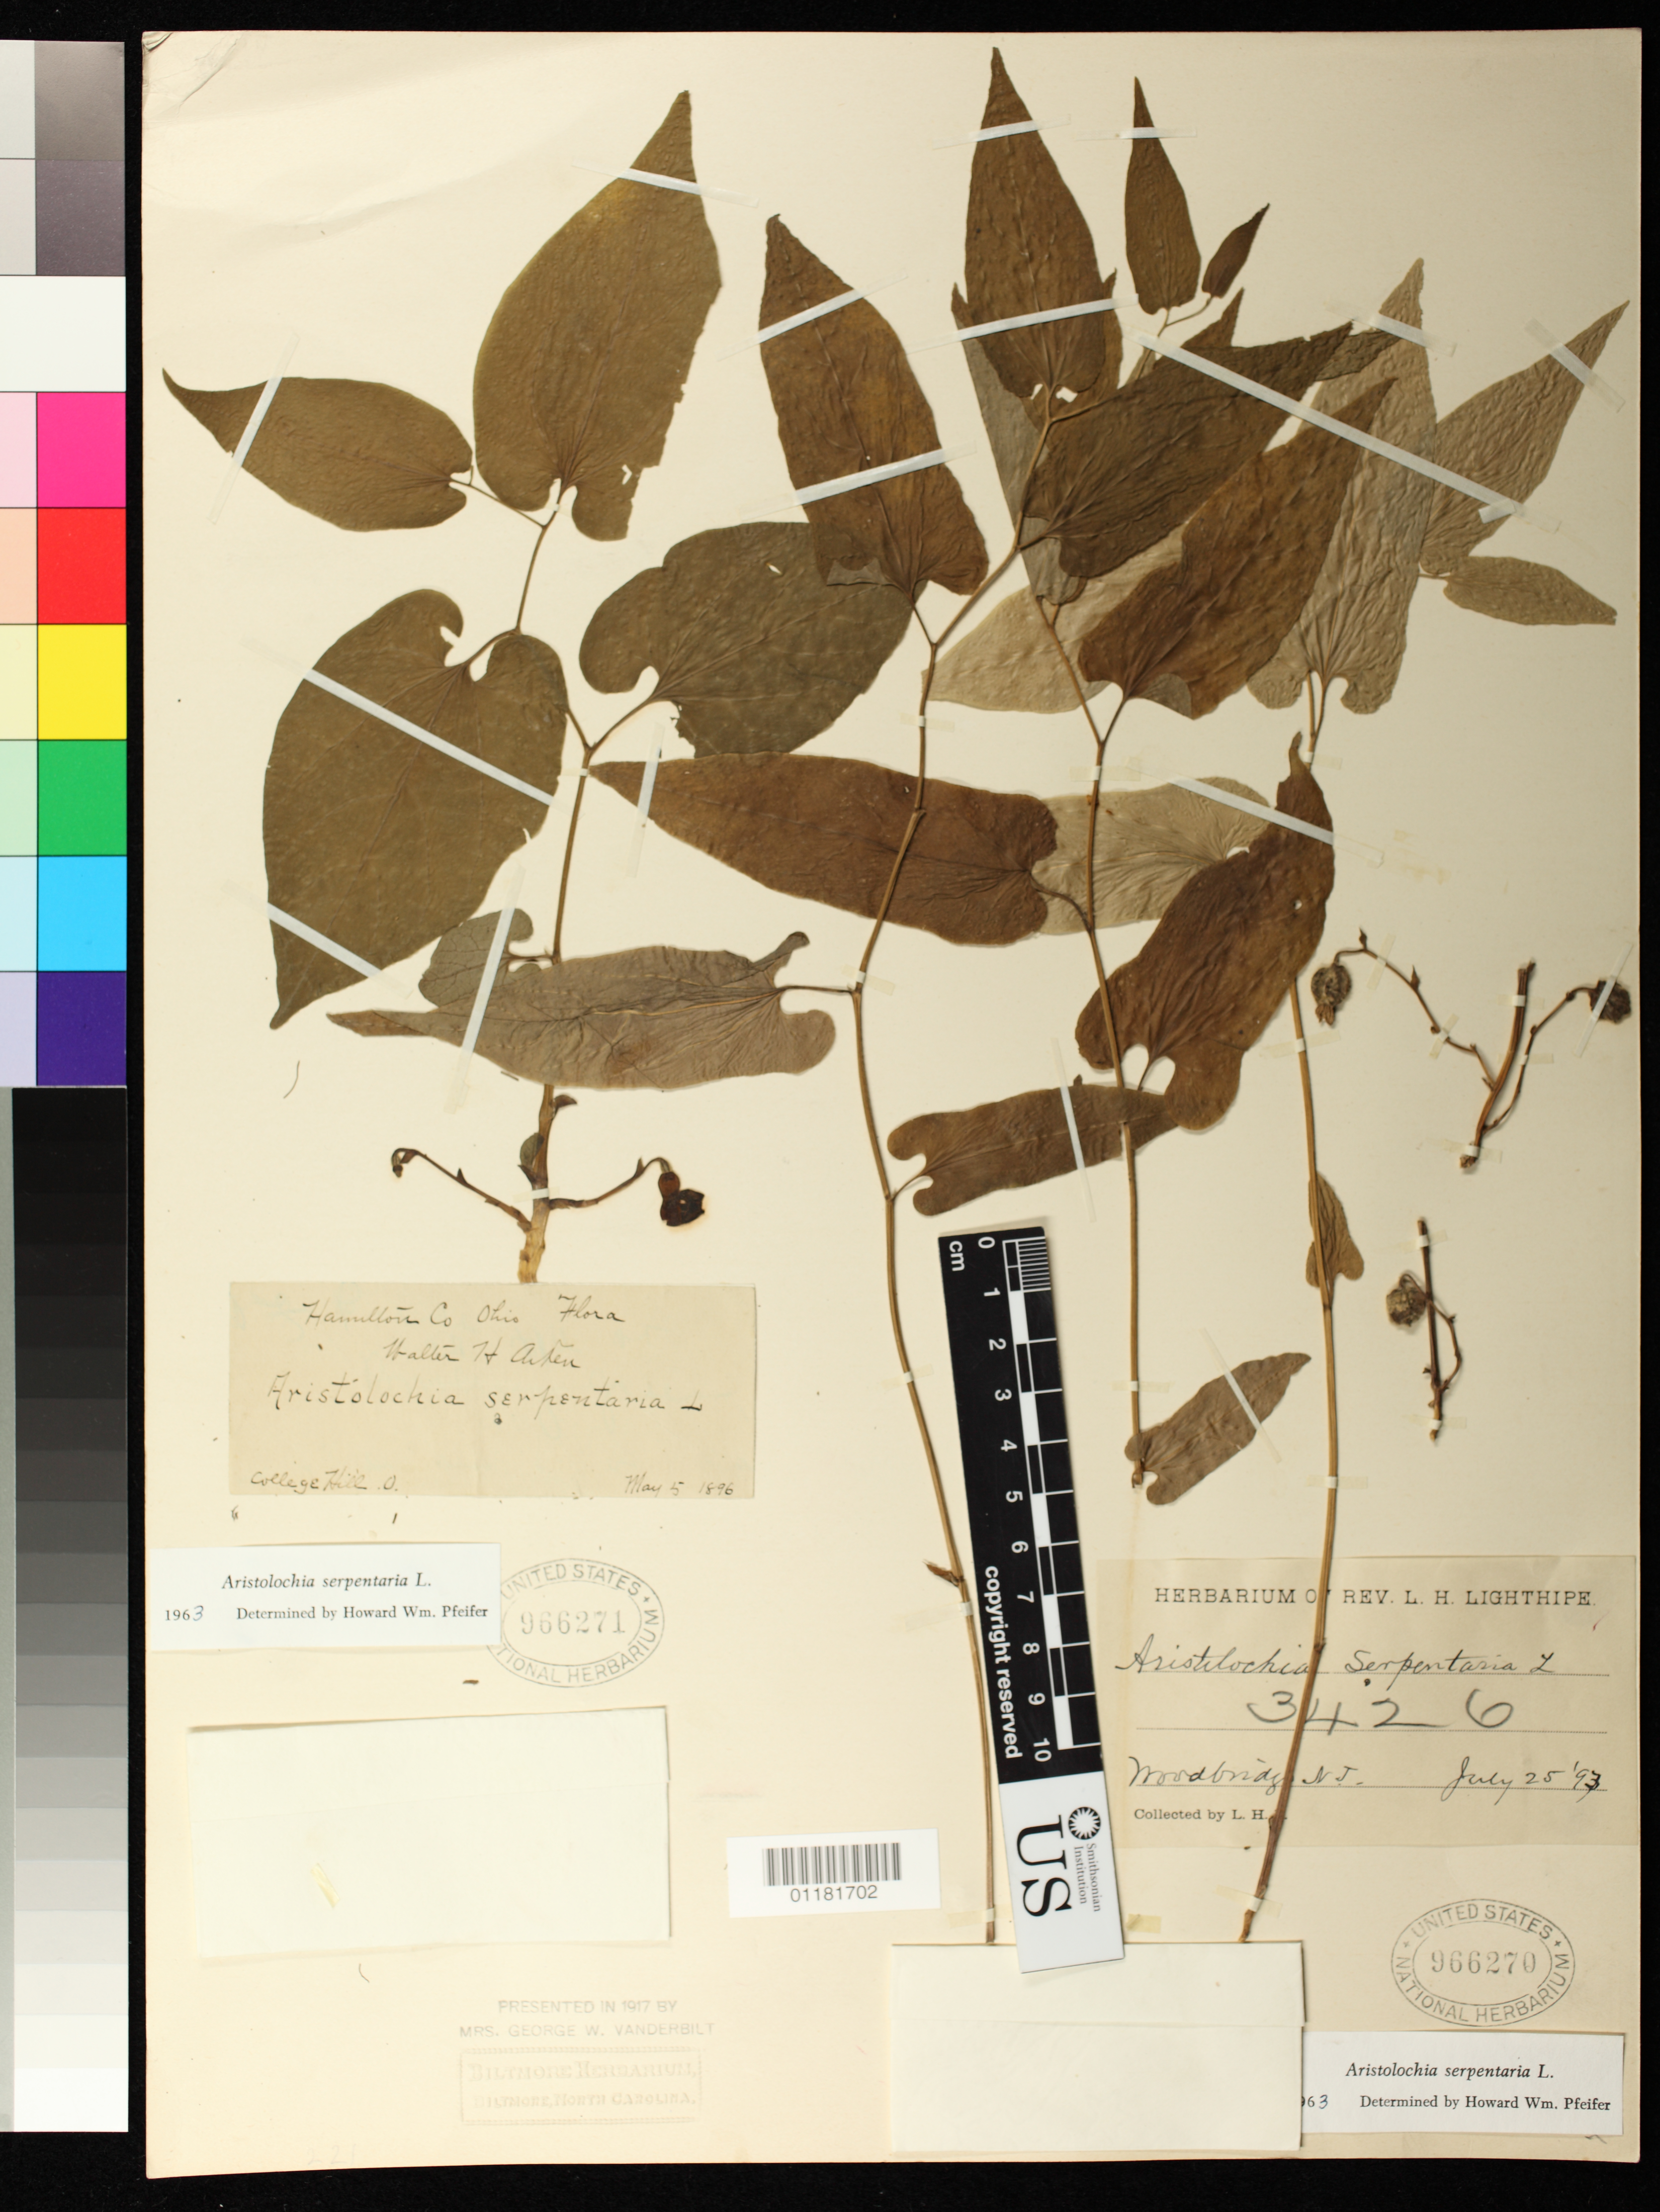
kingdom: Plantae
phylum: Tracheophyta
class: Magnoliopsida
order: Piperales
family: Aristolochiaceae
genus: Aristolochia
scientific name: Aristolochia serpentaria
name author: L.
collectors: L. H. Lighthipe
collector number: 3426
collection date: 1893-07-25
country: United States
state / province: New Jersey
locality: Woodbridge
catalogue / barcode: US 966270